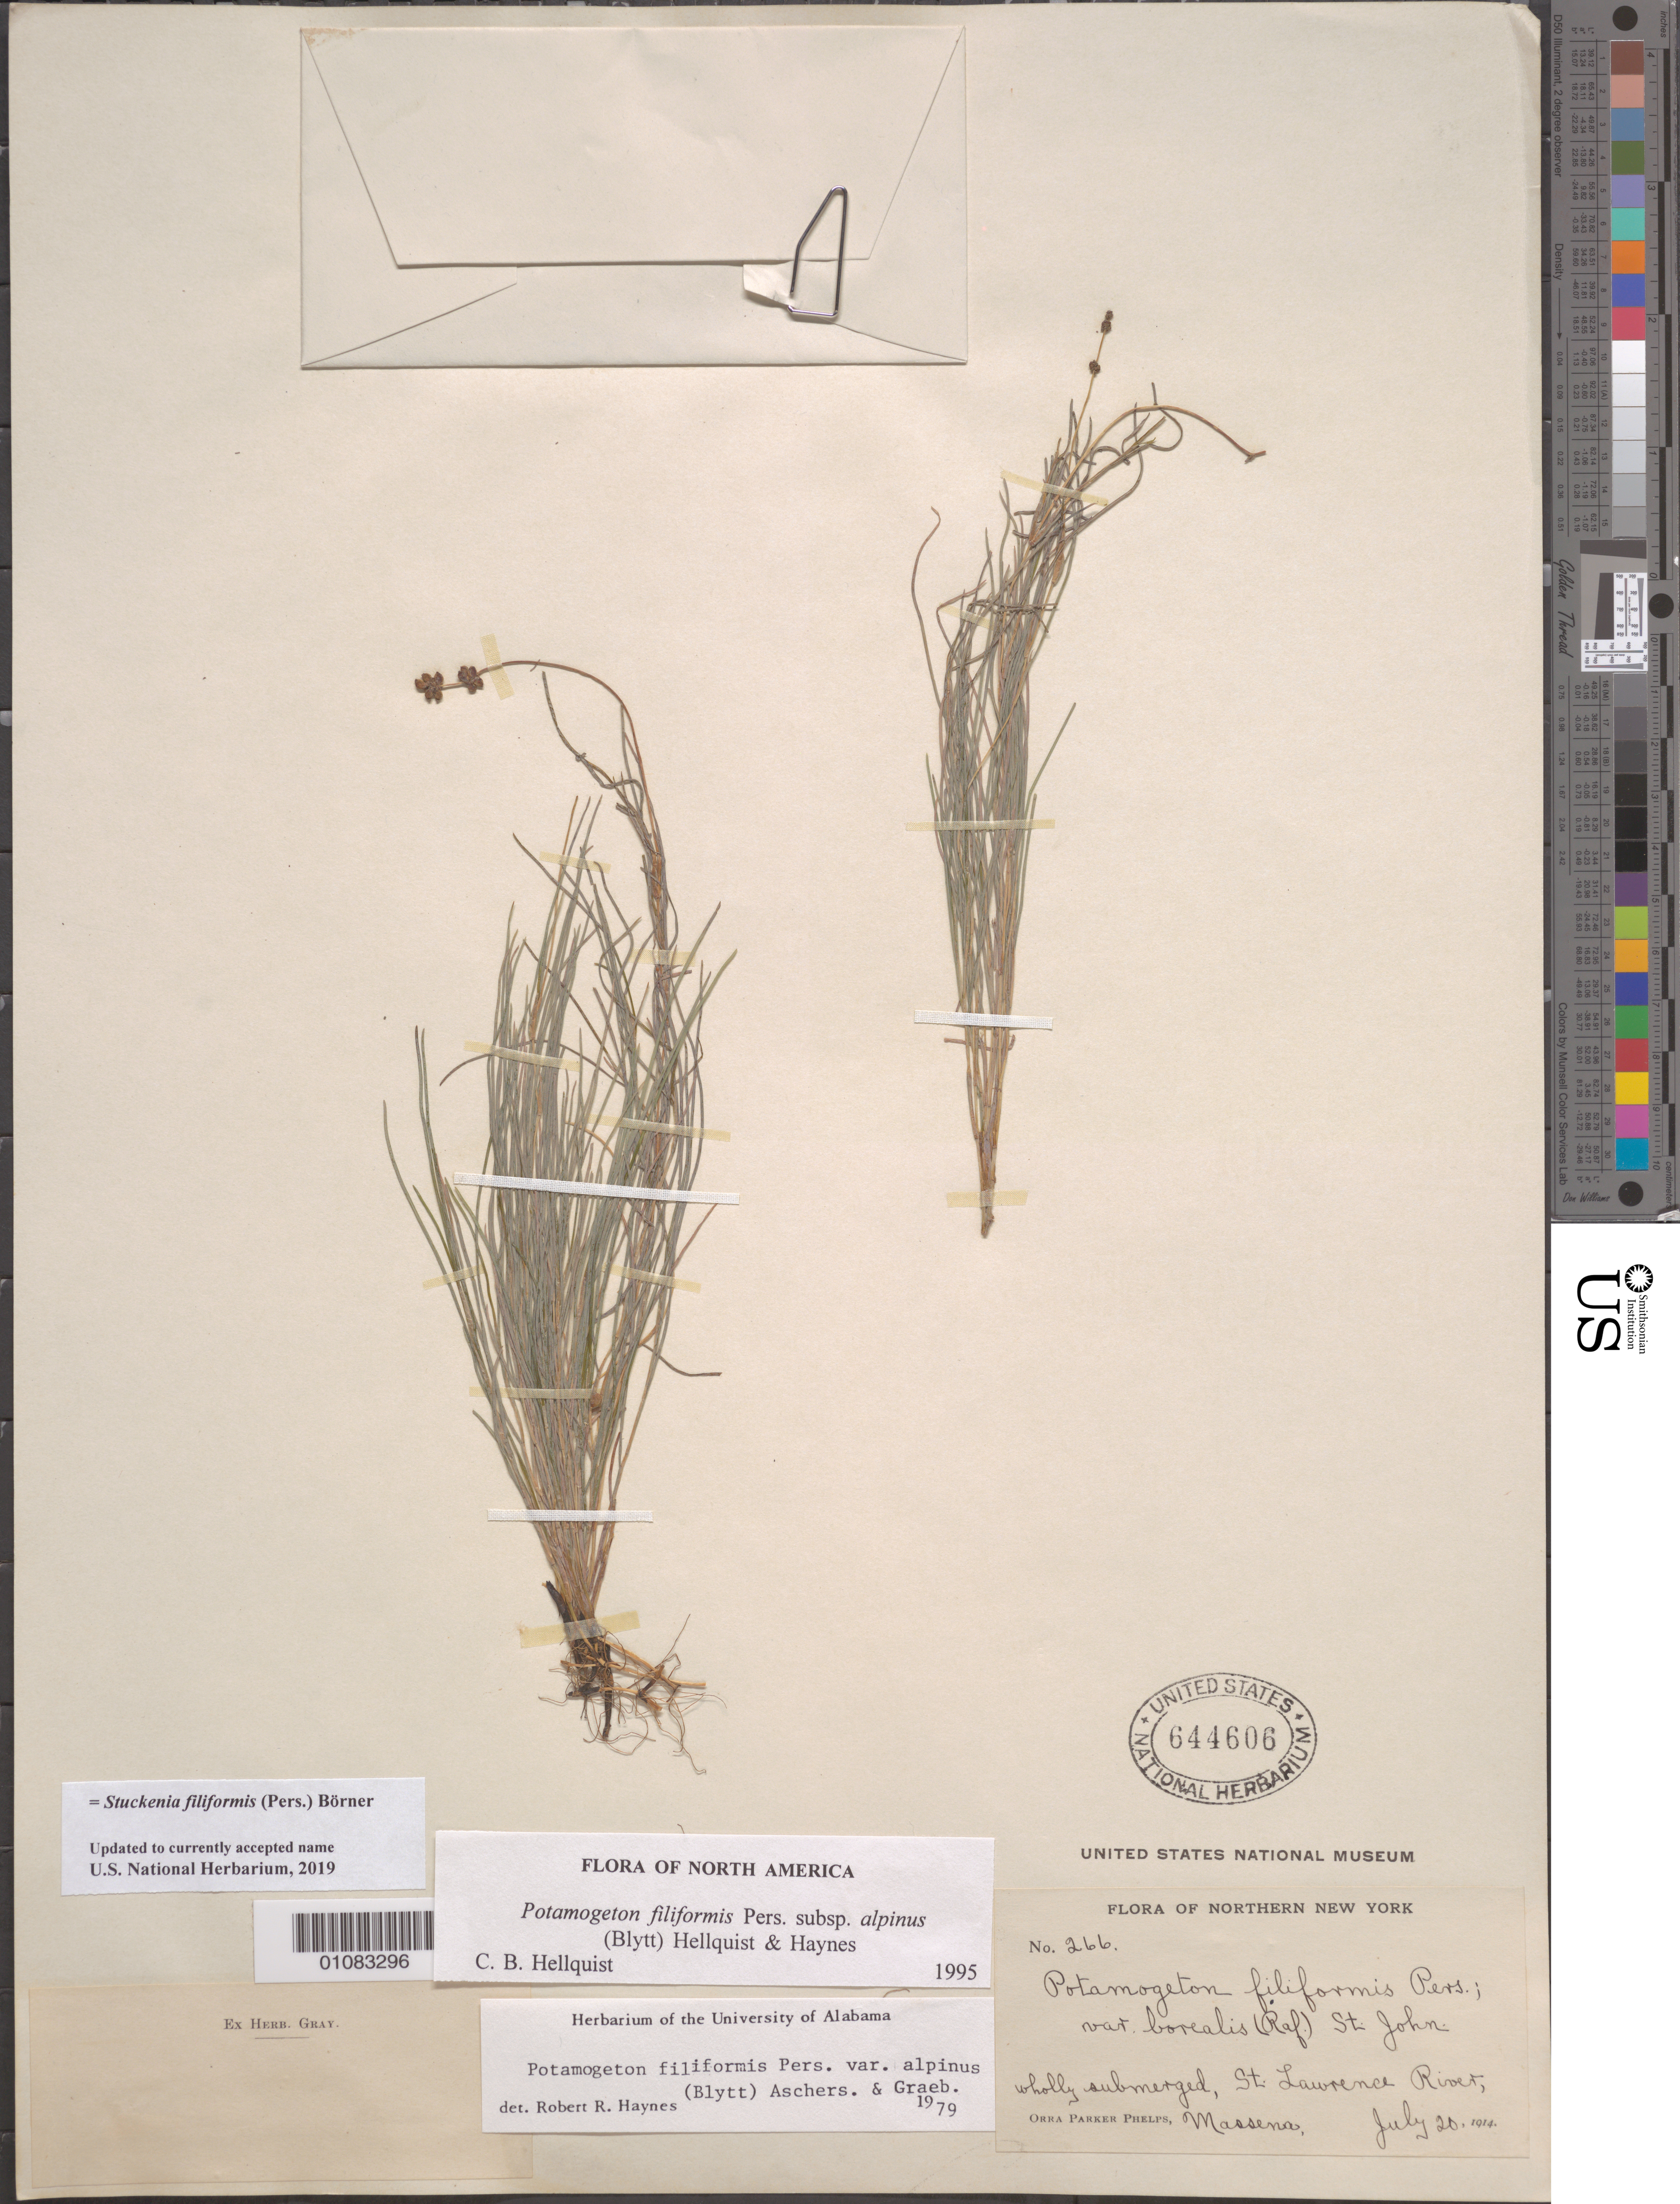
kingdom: Plantae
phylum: Tracheophyta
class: Liliopsida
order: Alismatales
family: Potamogetonaceae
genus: Stuckenia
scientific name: Stuckenia filiformis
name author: (Pers.) Börner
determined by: Strong, Mark T., (BOT), Smithsonian Institution - National Museum of Natural History (UNITED STATES)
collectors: O. P. Phelps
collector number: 266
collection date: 1914-07-20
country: United States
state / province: New York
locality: Massena, St. Lawrence River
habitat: Wholly submerged.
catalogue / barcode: US 644606